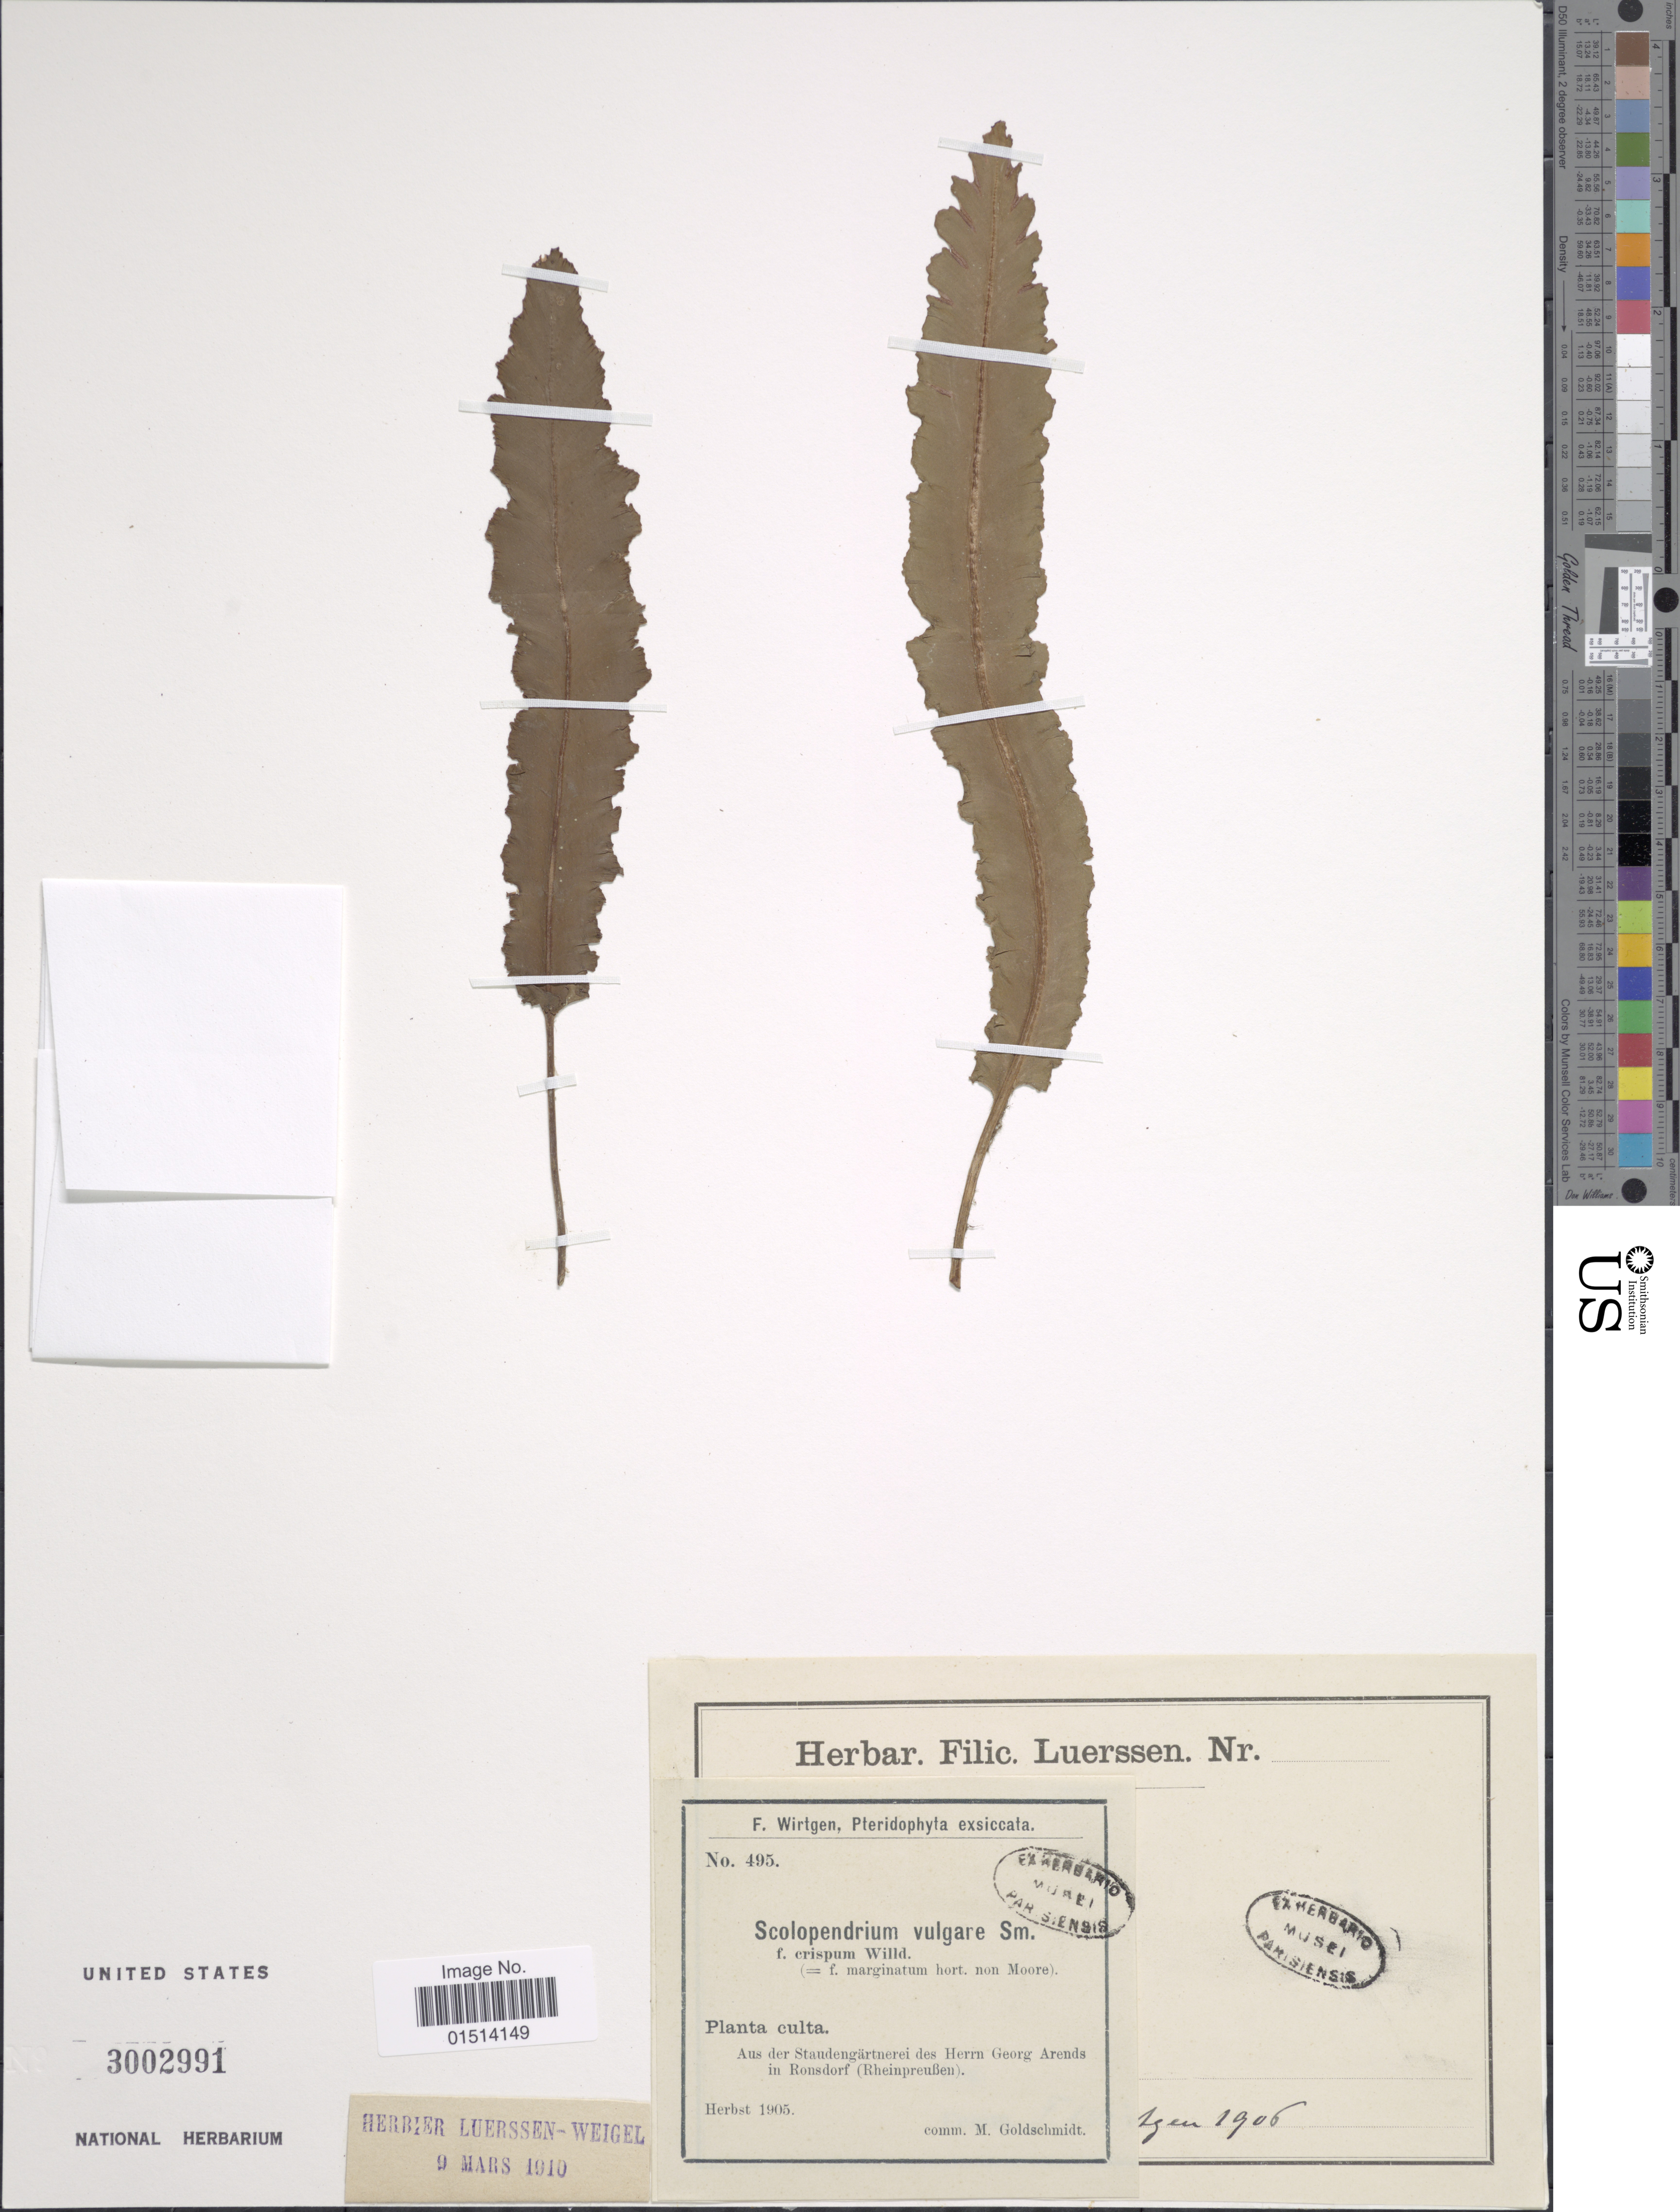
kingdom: Plantae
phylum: Tracheophyta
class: Polypodiopsida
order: Polypodiales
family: Aspleniaceae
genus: Asplenium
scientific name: Asplenium scolopendrium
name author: Sm.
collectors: F. Wirtgen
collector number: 495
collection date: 1905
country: Germany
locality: Aus der Staudengartnerei des Herrn Georg Arends in Ronsdorf (RheinpreuBen)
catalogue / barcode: US 3002991